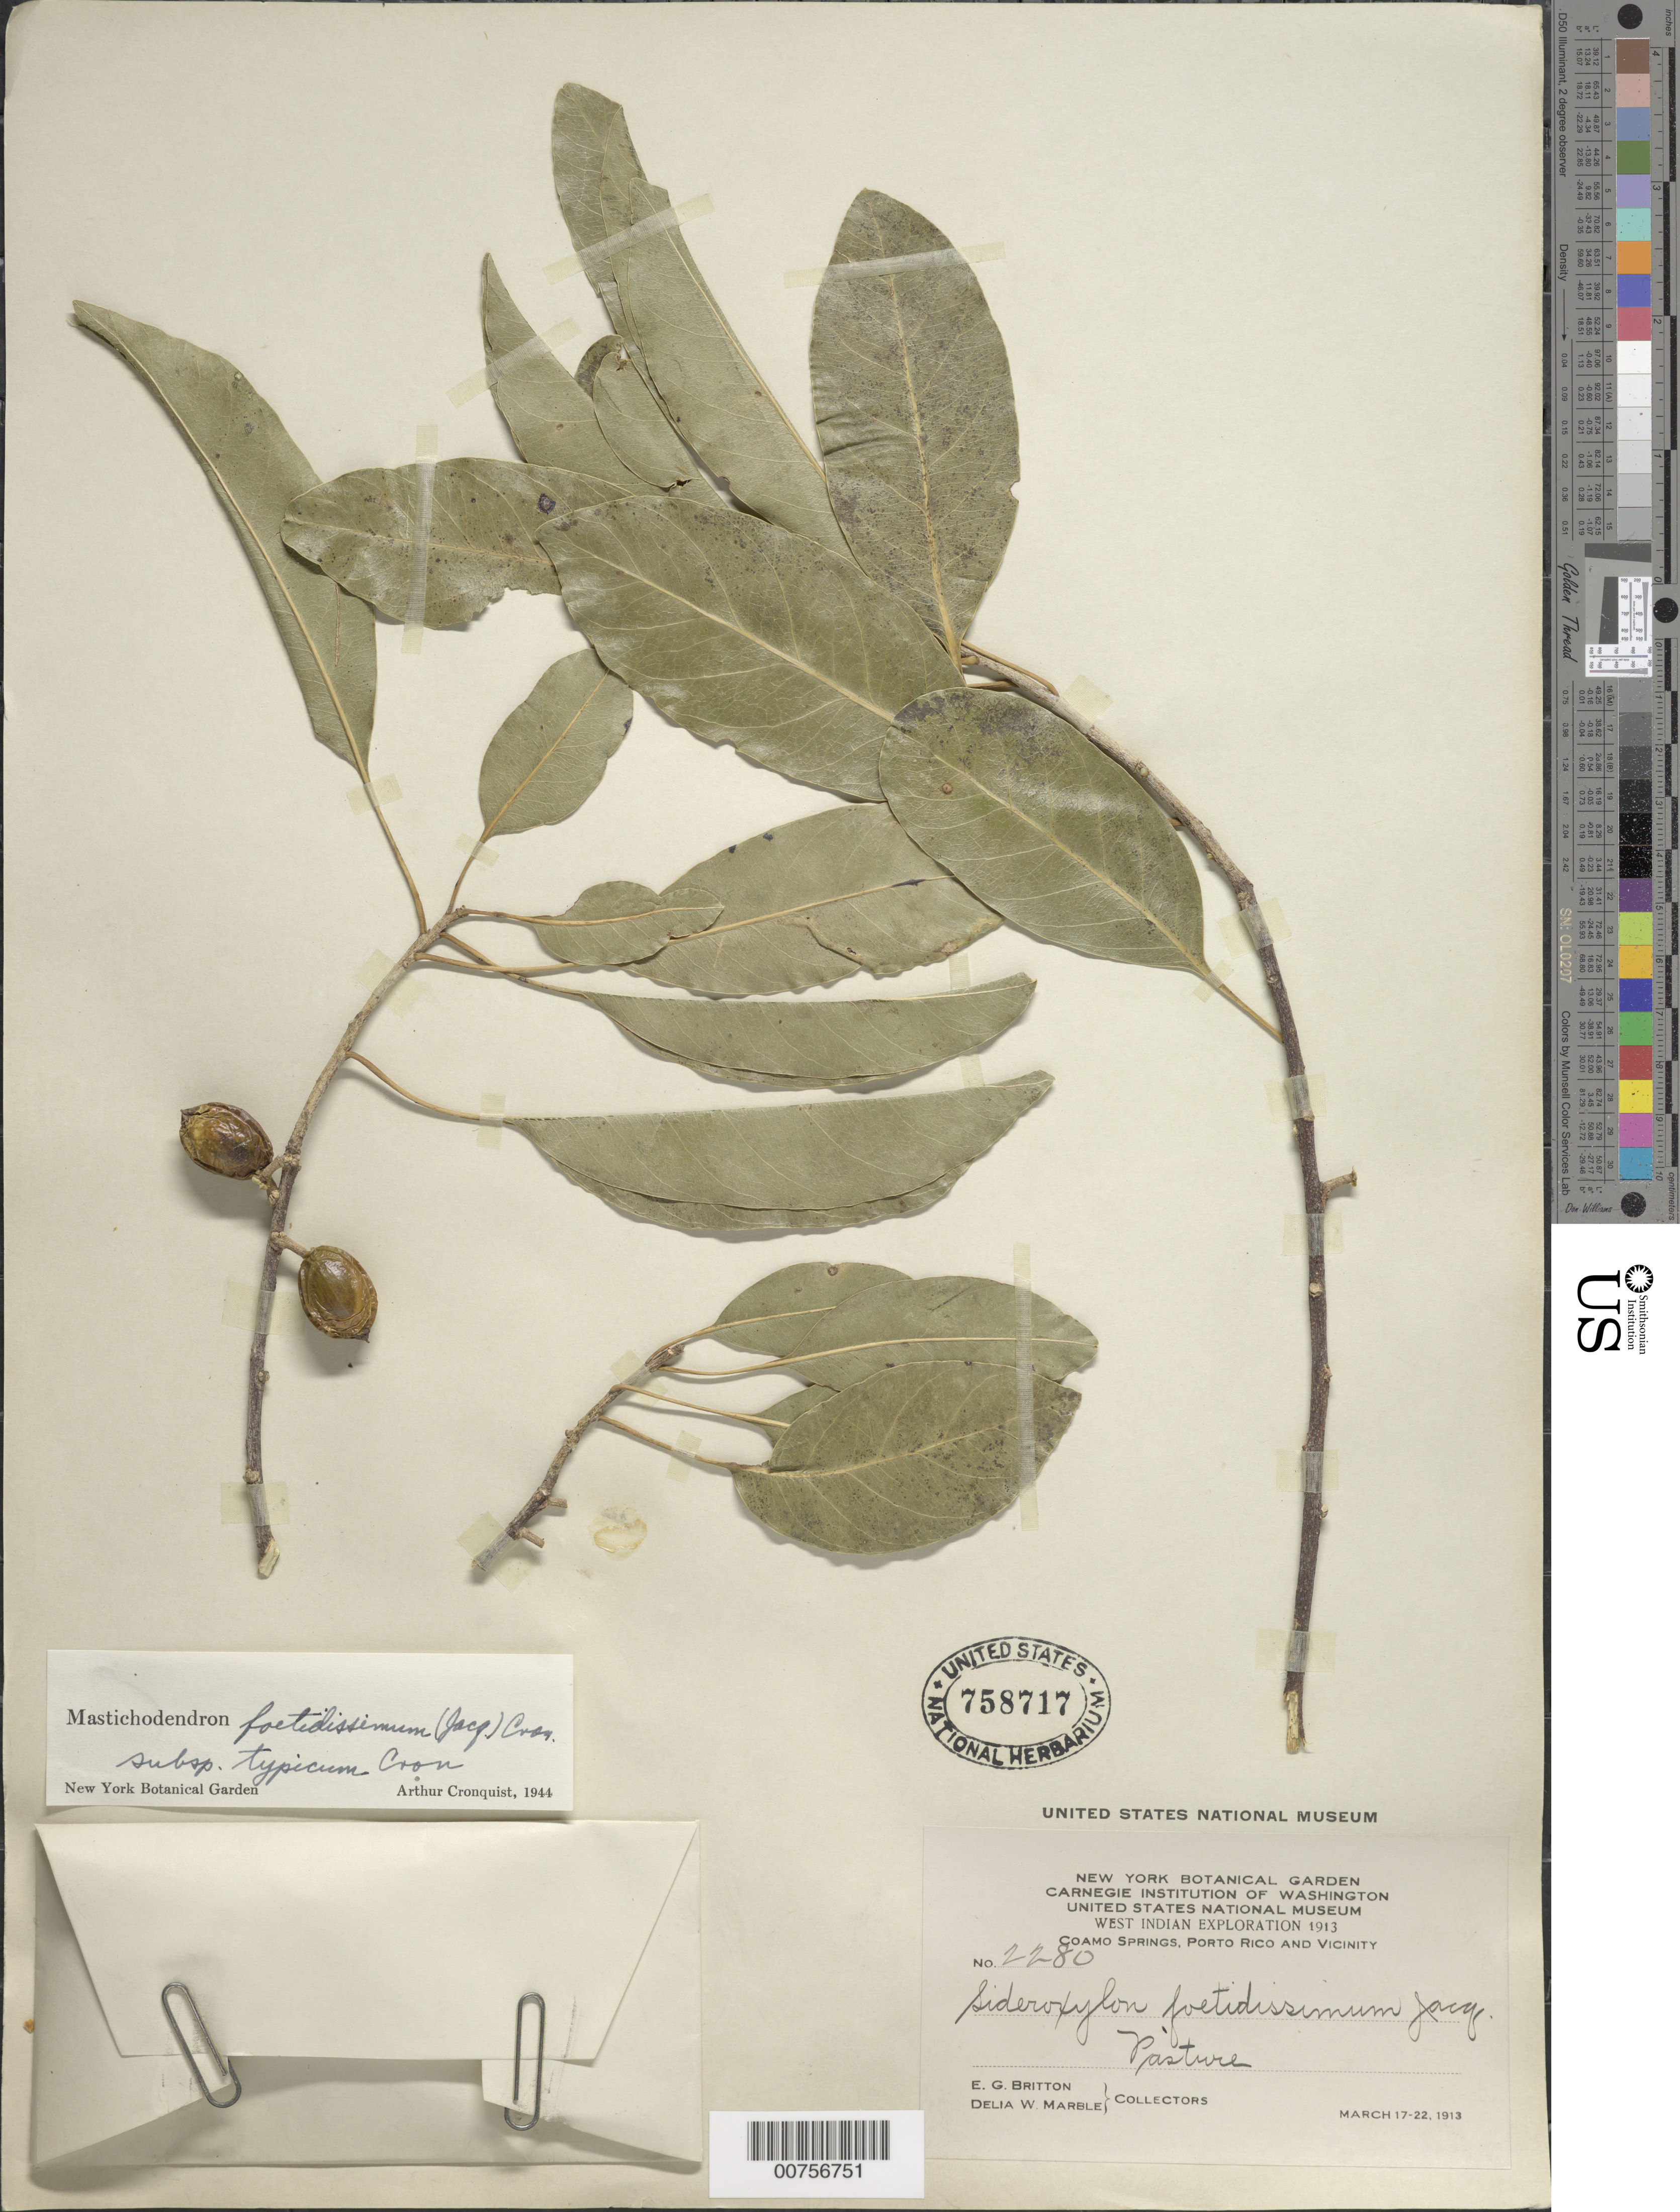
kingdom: Plantae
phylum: Tracheophyta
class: Magnoliopsida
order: Ericales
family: Sapotaceae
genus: Sideroxylon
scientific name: Sideroxylon foetidissimum subsp. foetidissimum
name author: Jacq.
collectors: E. G. Britton & D. W. Marble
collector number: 2280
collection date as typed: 17 Mar 1913 to 22 Mar 1913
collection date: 1913-03-17/1913-03-22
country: Puerto Rico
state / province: Coamo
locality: Coamo Springs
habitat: Pasture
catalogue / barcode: US 758717